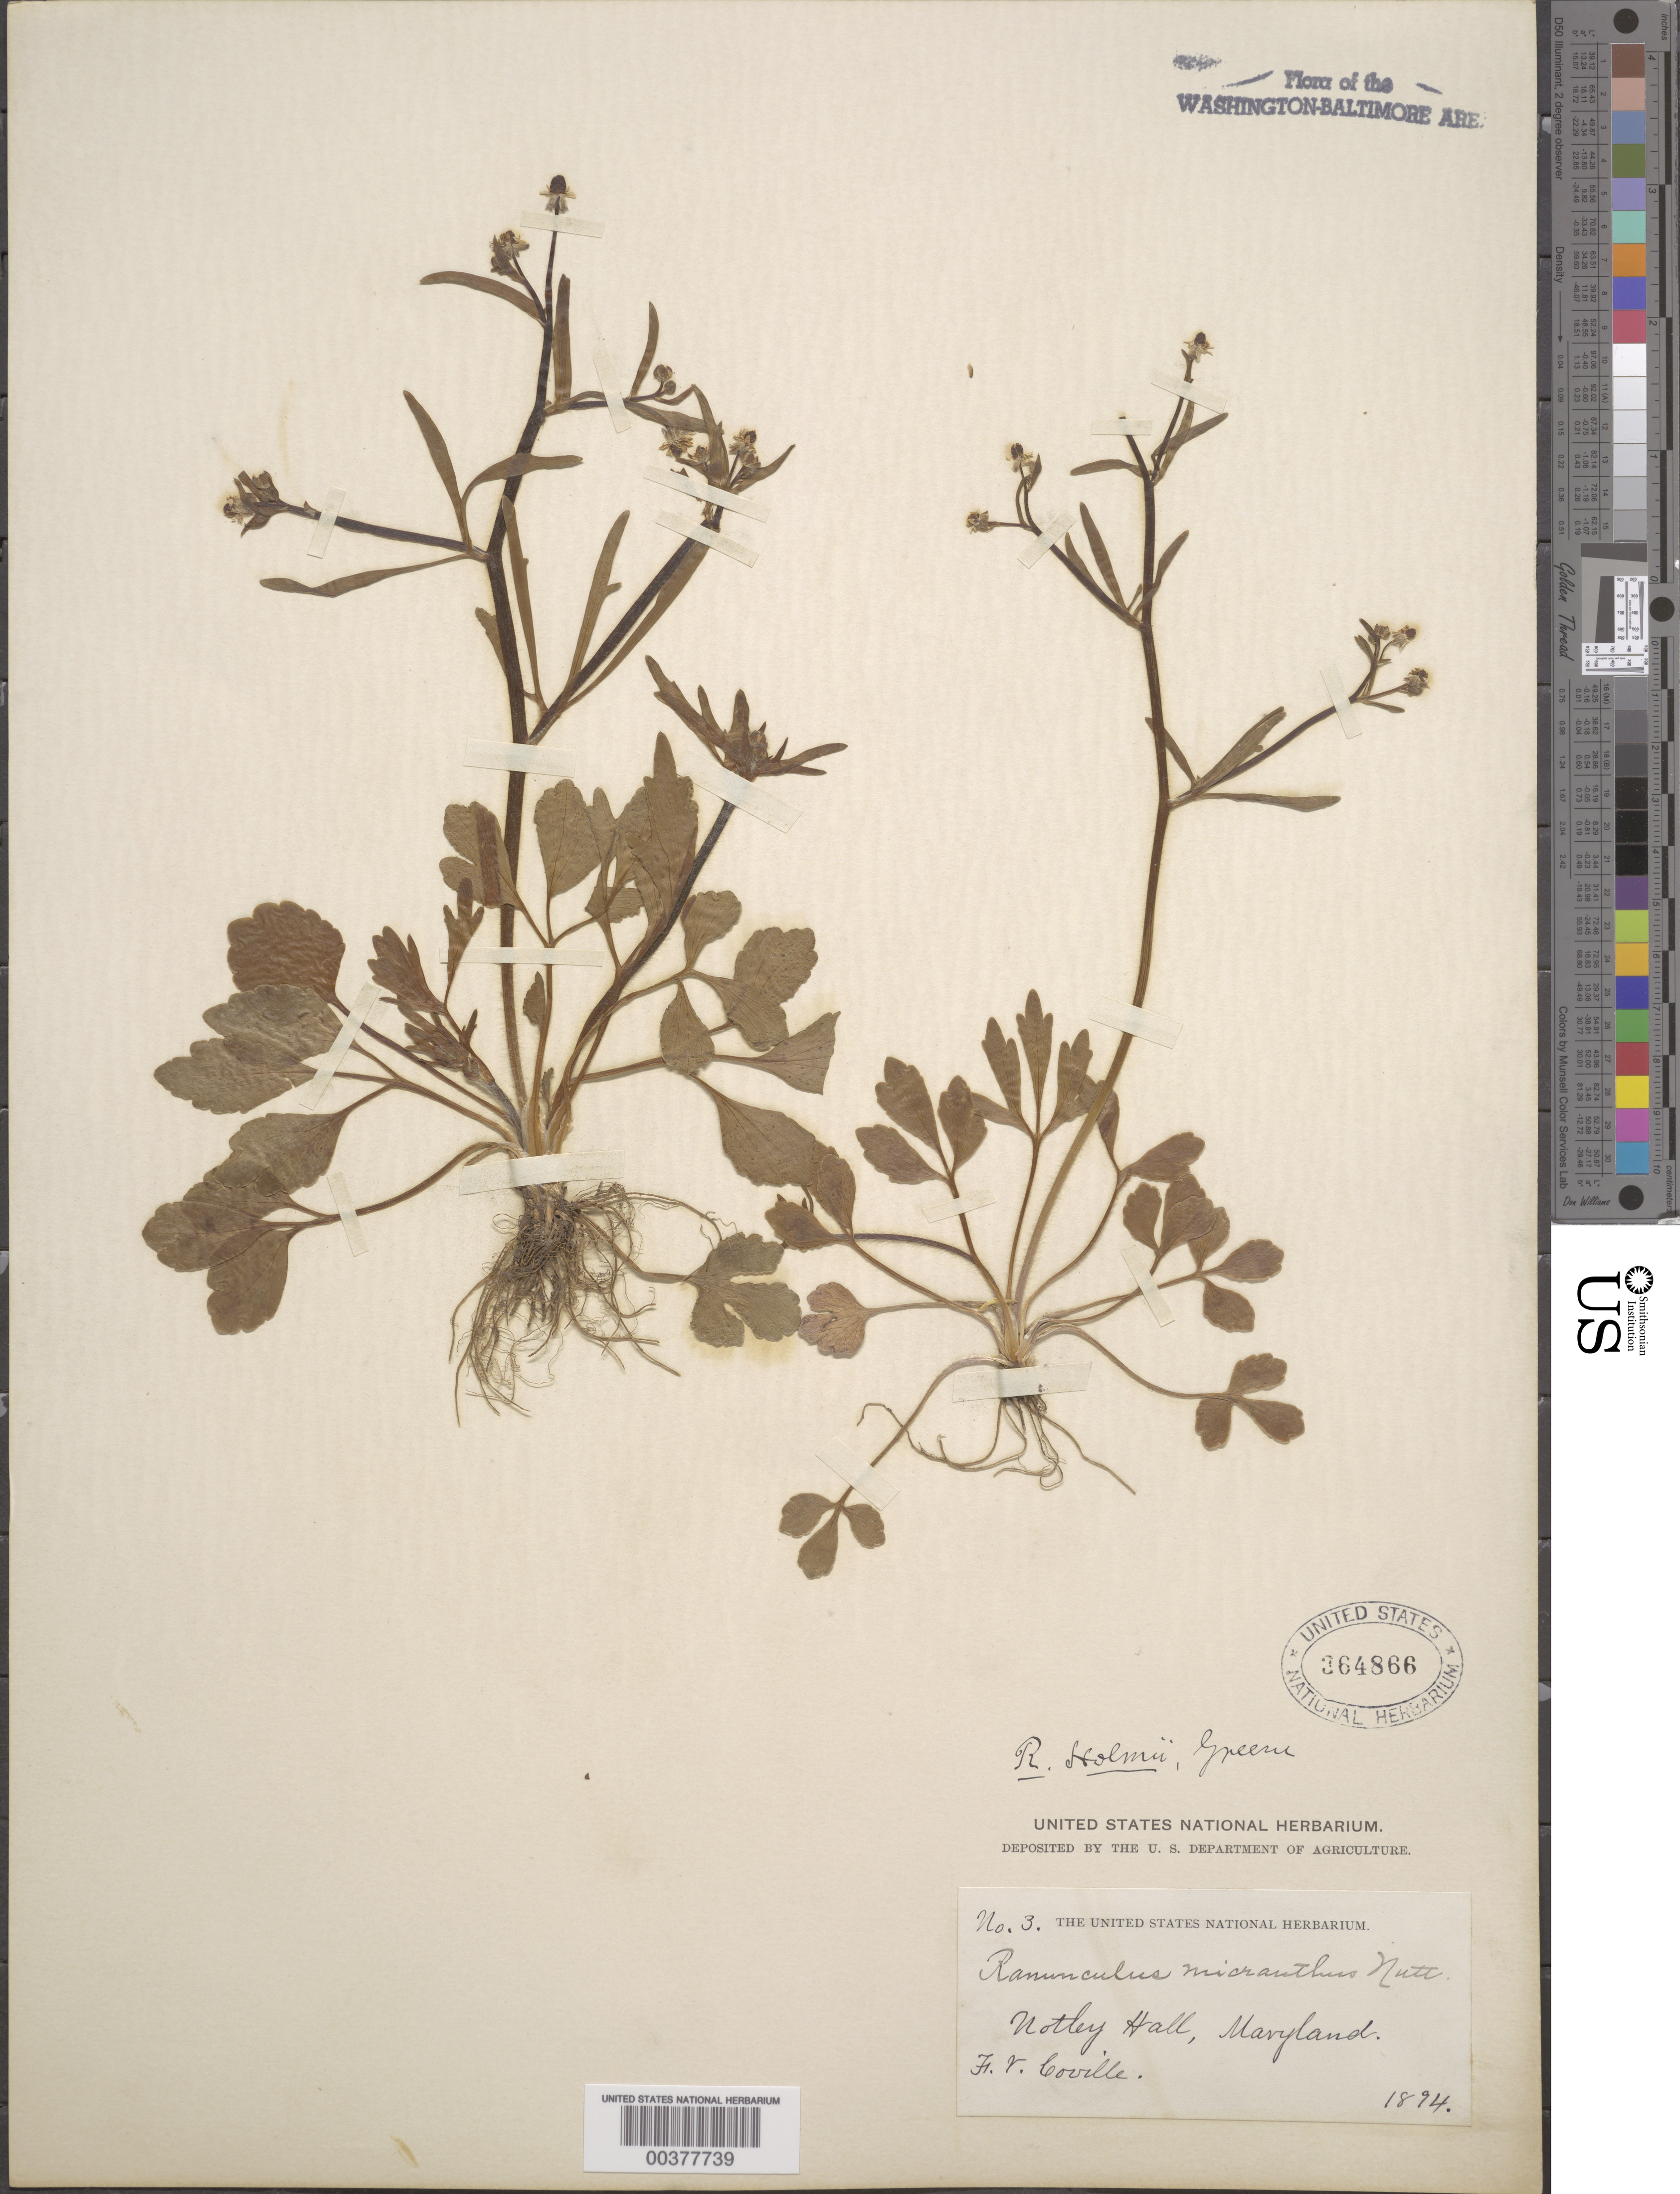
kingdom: Plantae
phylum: Tracheophyta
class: Magnoliopsida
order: Ranunculales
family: Ranunculaceae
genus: Ranunculus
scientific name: Ranunculus micranthus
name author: Nutt.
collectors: F. V. Coville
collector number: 3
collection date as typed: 1894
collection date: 1894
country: United States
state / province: Maryland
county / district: Prince George's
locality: Notley Hall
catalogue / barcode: US 364866